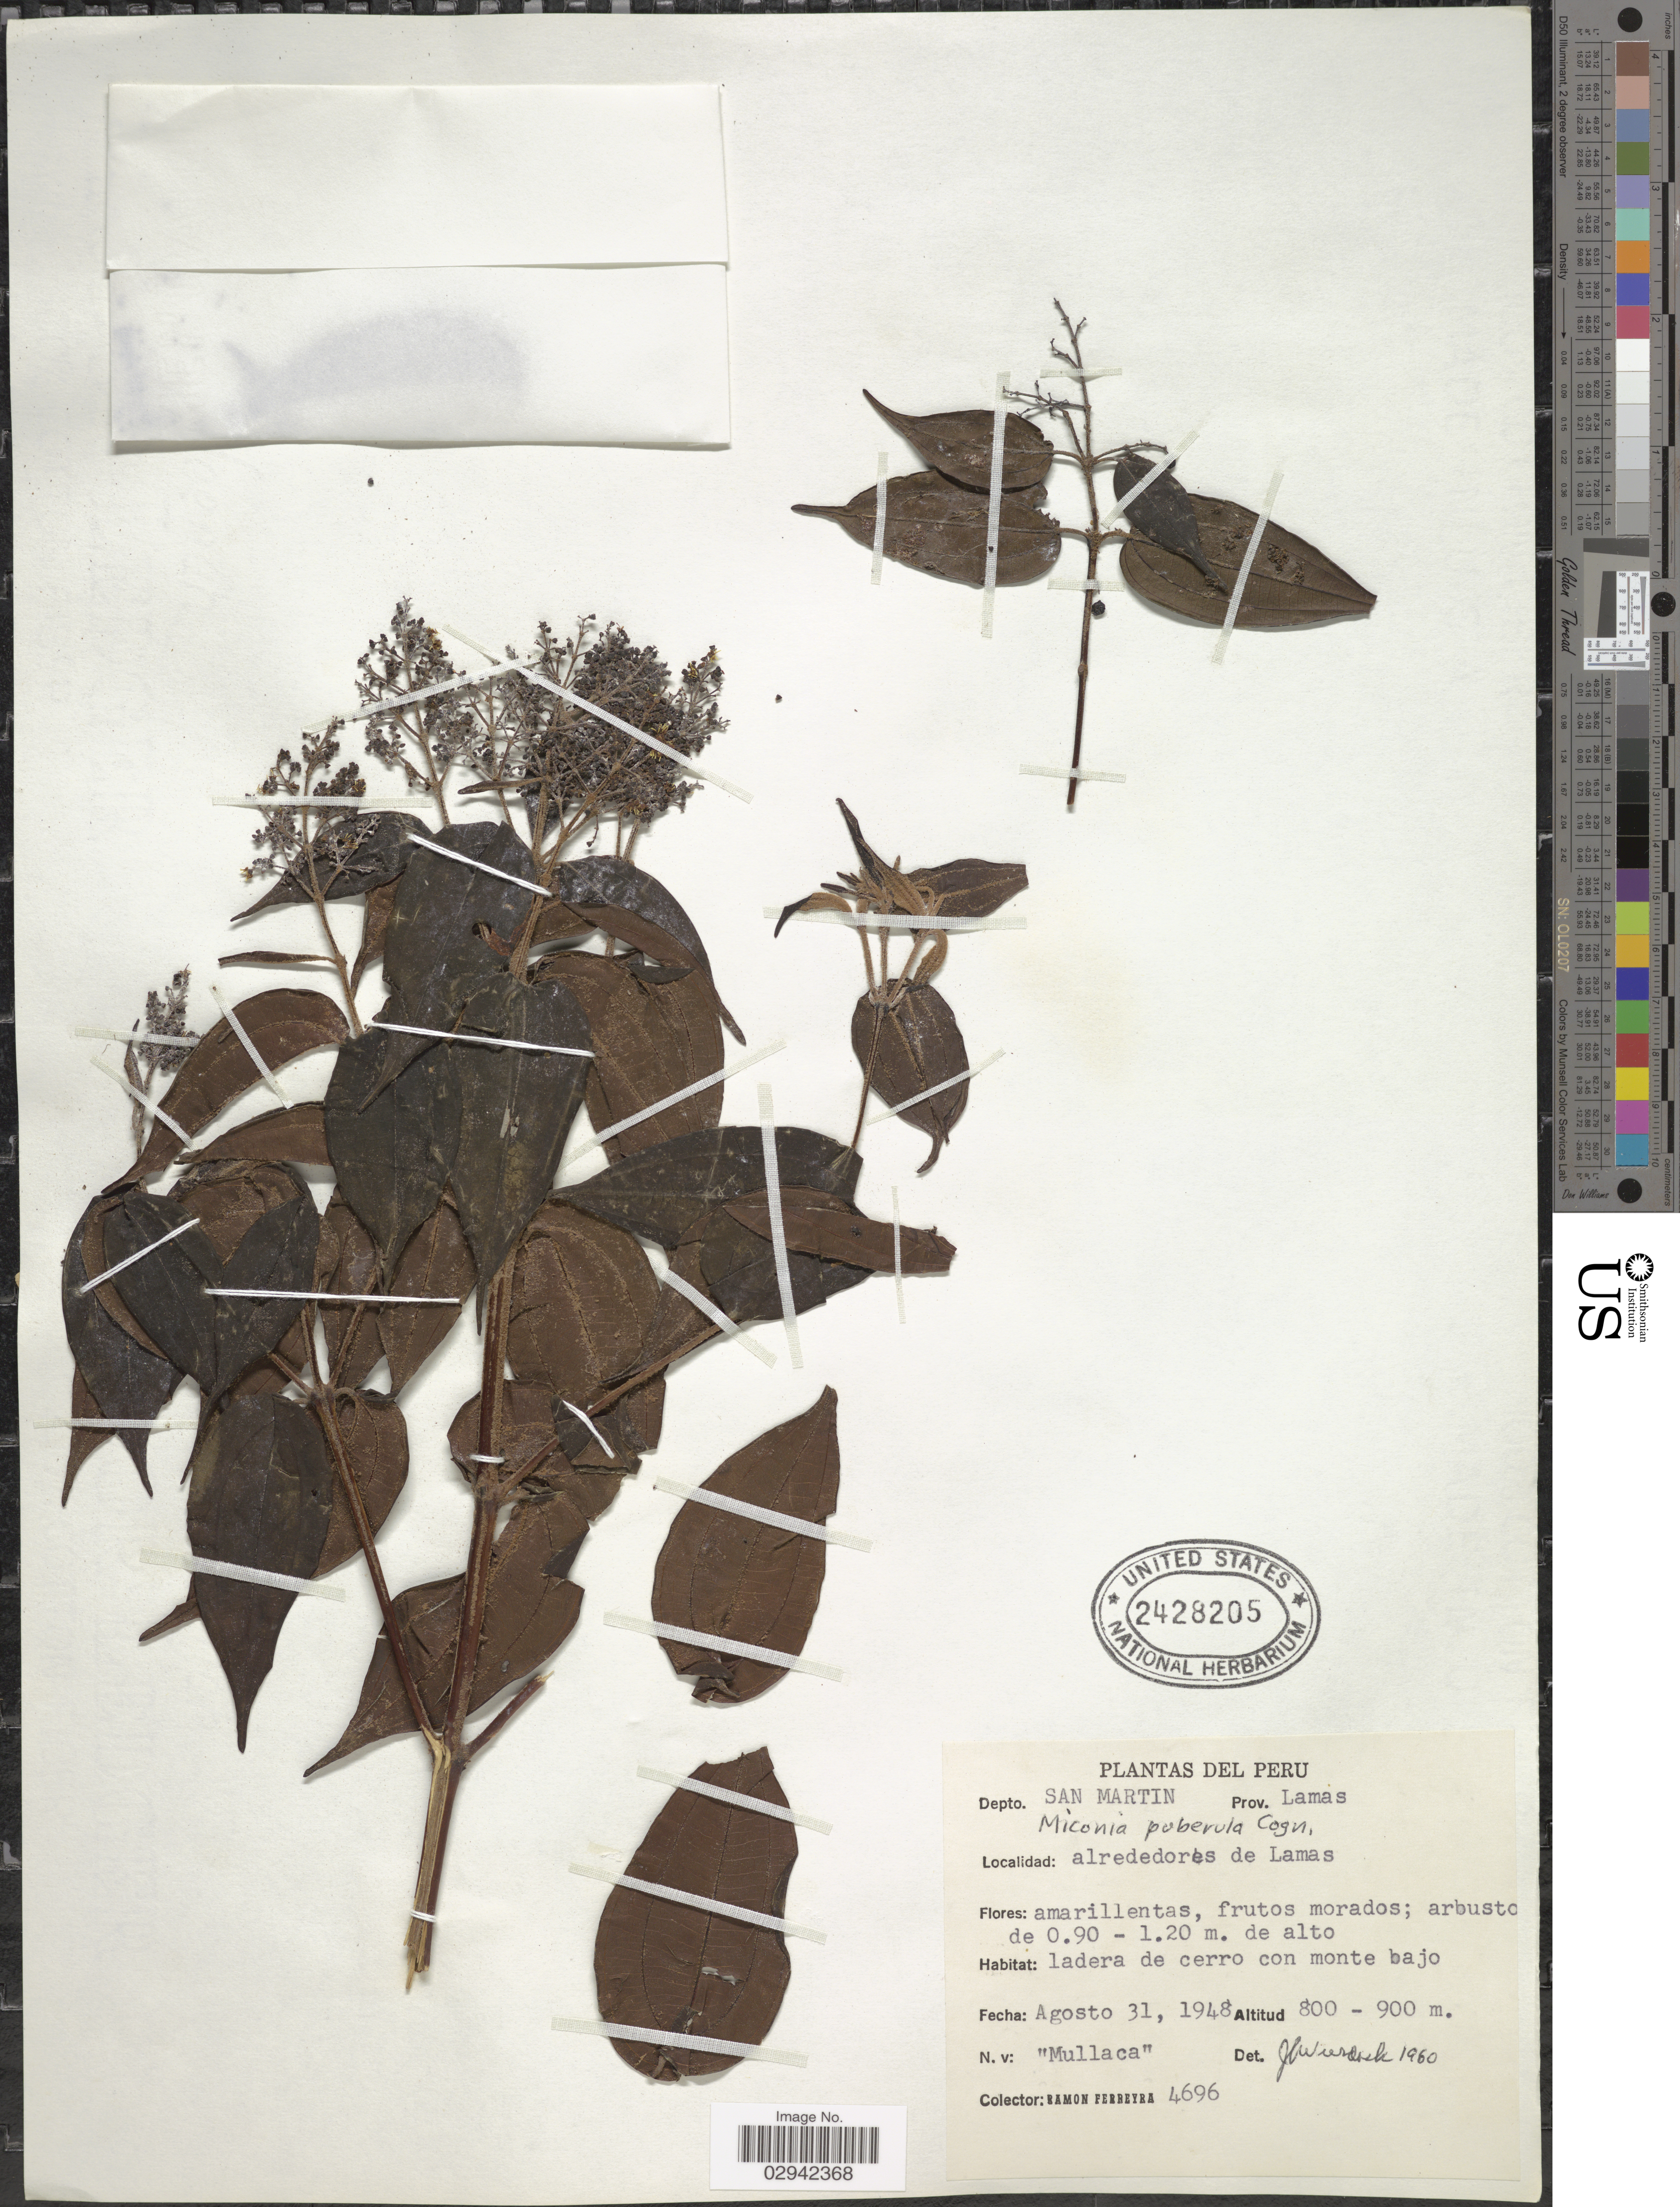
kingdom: Plantae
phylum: Tracheophyta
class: Magnoliopsida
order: Myrtales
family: Melastomataceae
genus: Miconia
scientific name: Miconia puberula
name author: Cogn.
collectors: R. A. Ferreyra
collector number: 4696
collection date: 1948-08-31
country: Peru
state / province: San Martín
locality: Depto.: San Martin, Prov. Lamas, alreddedores de Lamas.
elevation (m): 800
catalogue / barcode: US 2428205